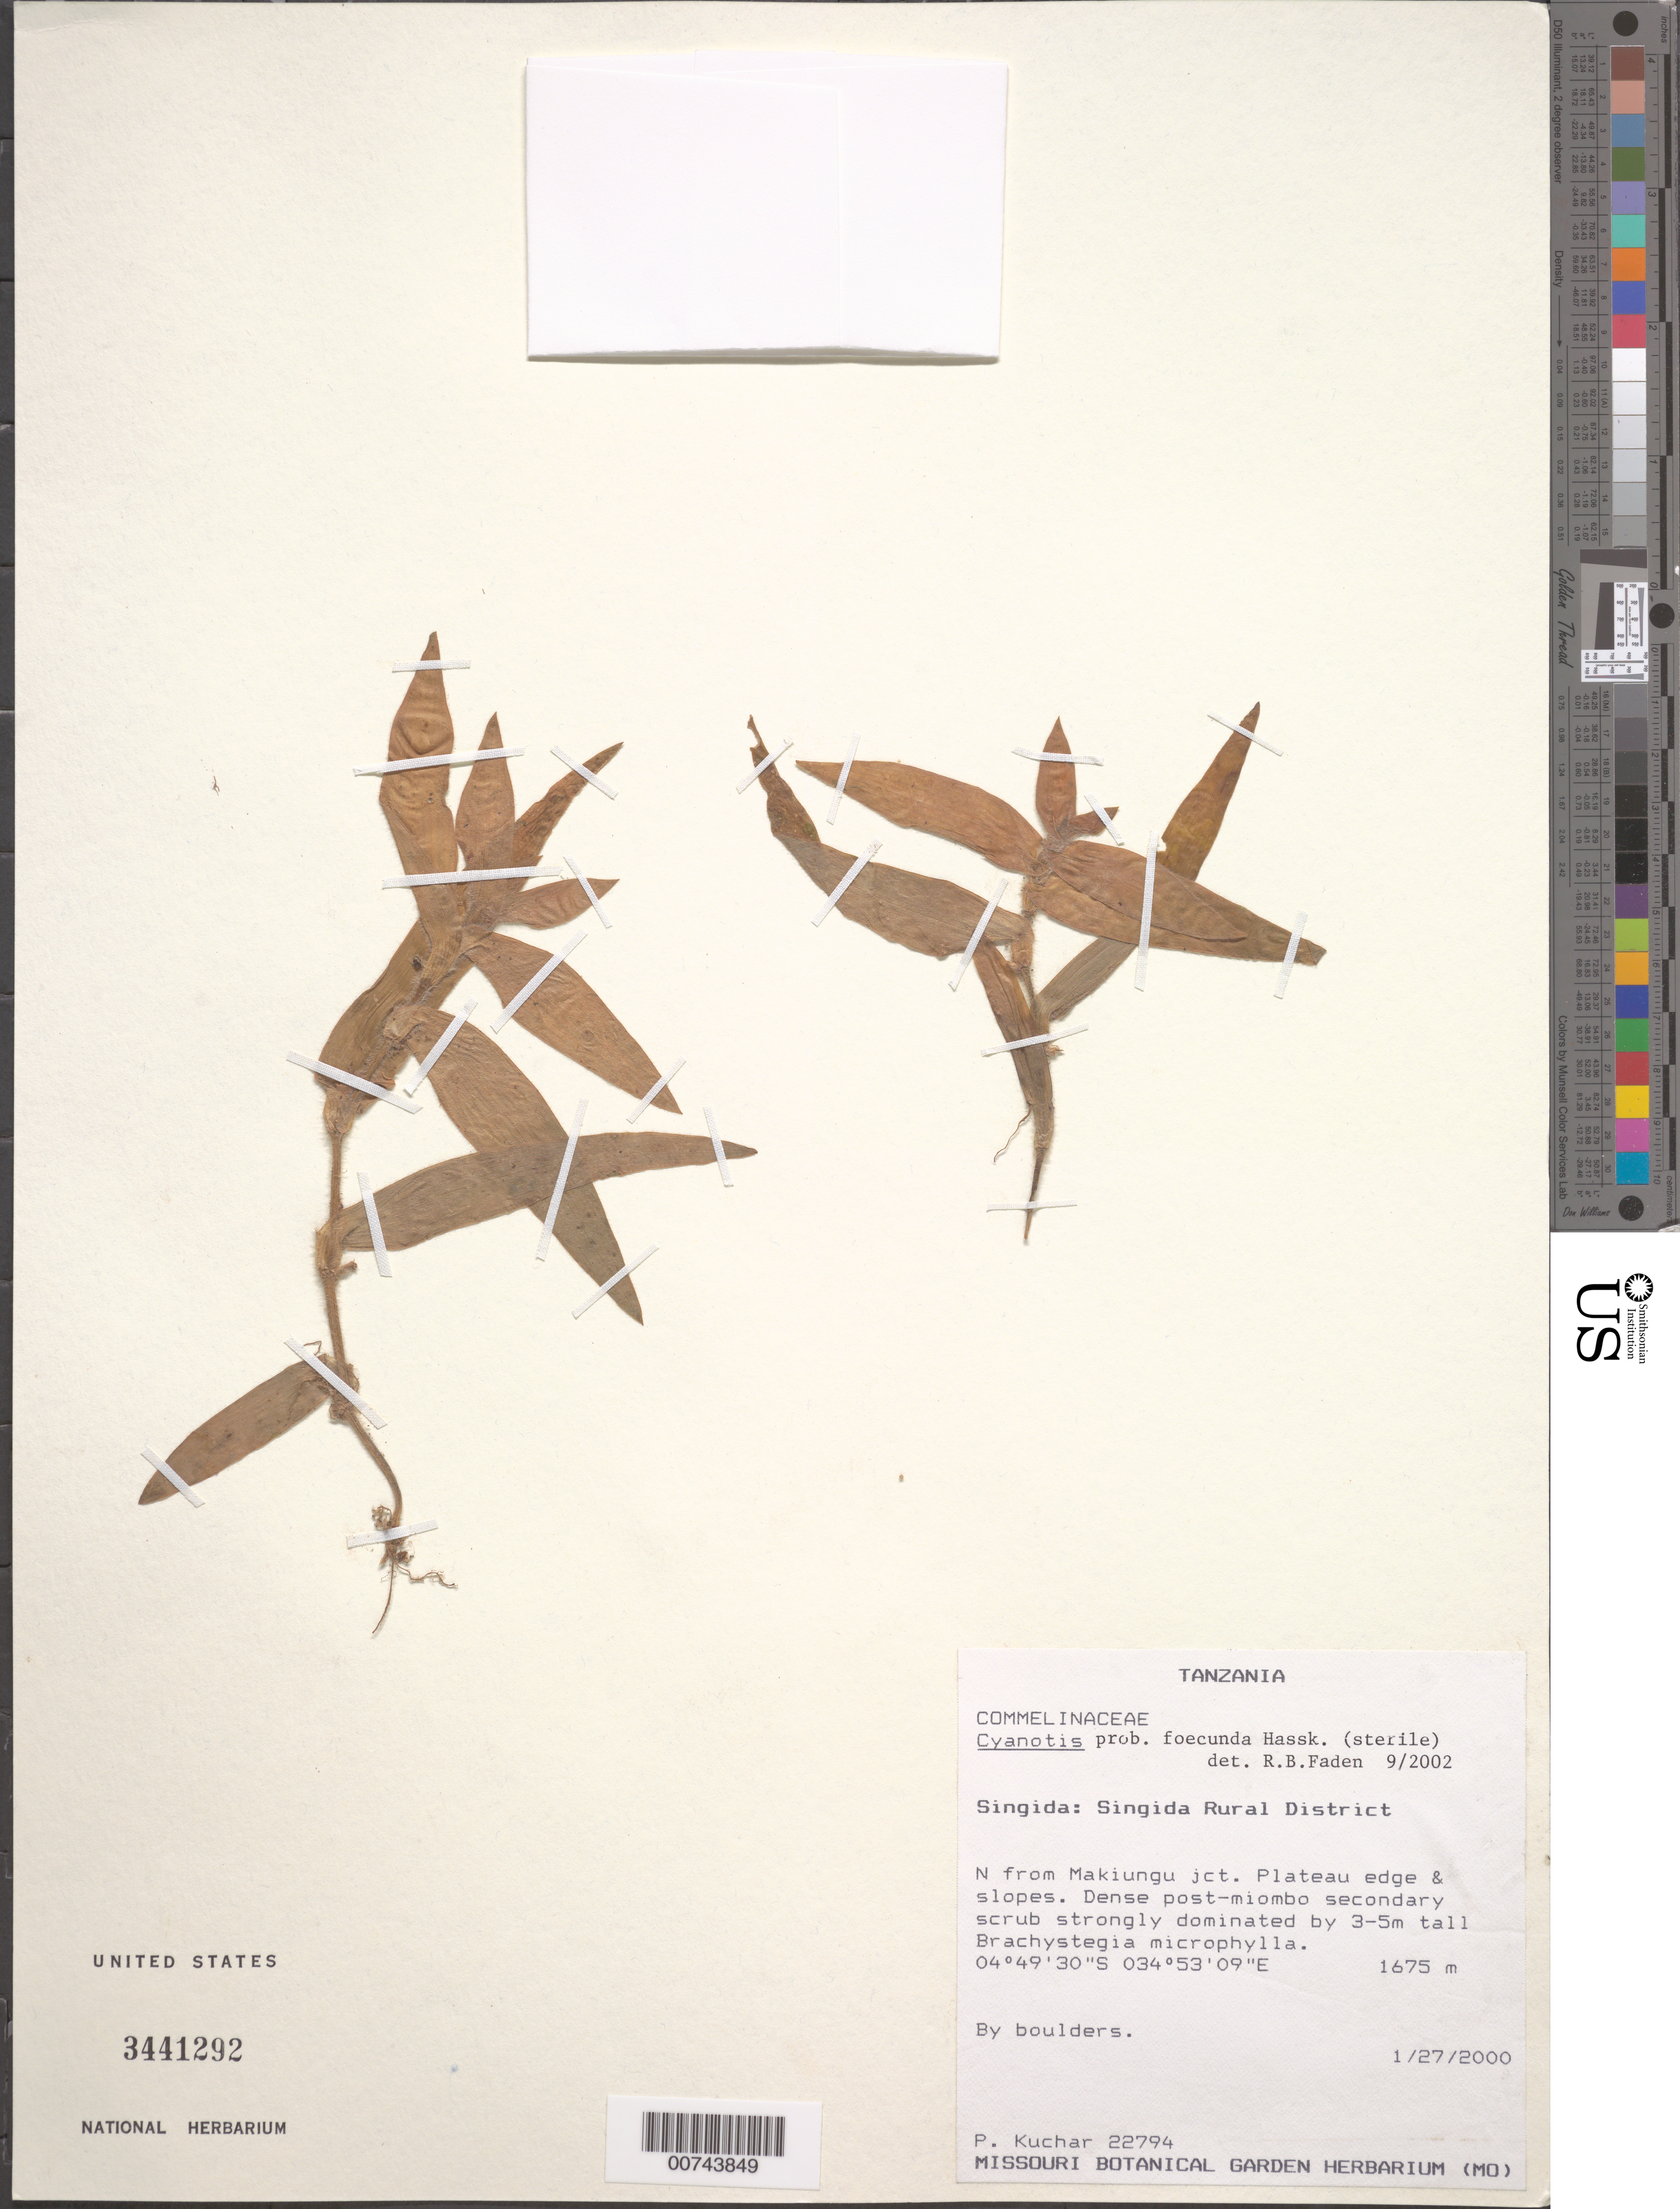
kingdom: Plantae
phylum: Tracheophyta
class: Liliopsida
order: Commelinales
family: Commelinaceae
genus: Cyanotis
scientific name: Cyanotis foecunda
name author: DC. ex Hassk.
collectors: P. Kuchar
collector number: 22794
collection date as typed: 27 Jan 2000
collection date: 2000-01-27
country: Tanzania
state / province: Singida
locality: Singida, N from Makiungu jct.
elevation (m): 1675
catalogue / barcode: US 3441292